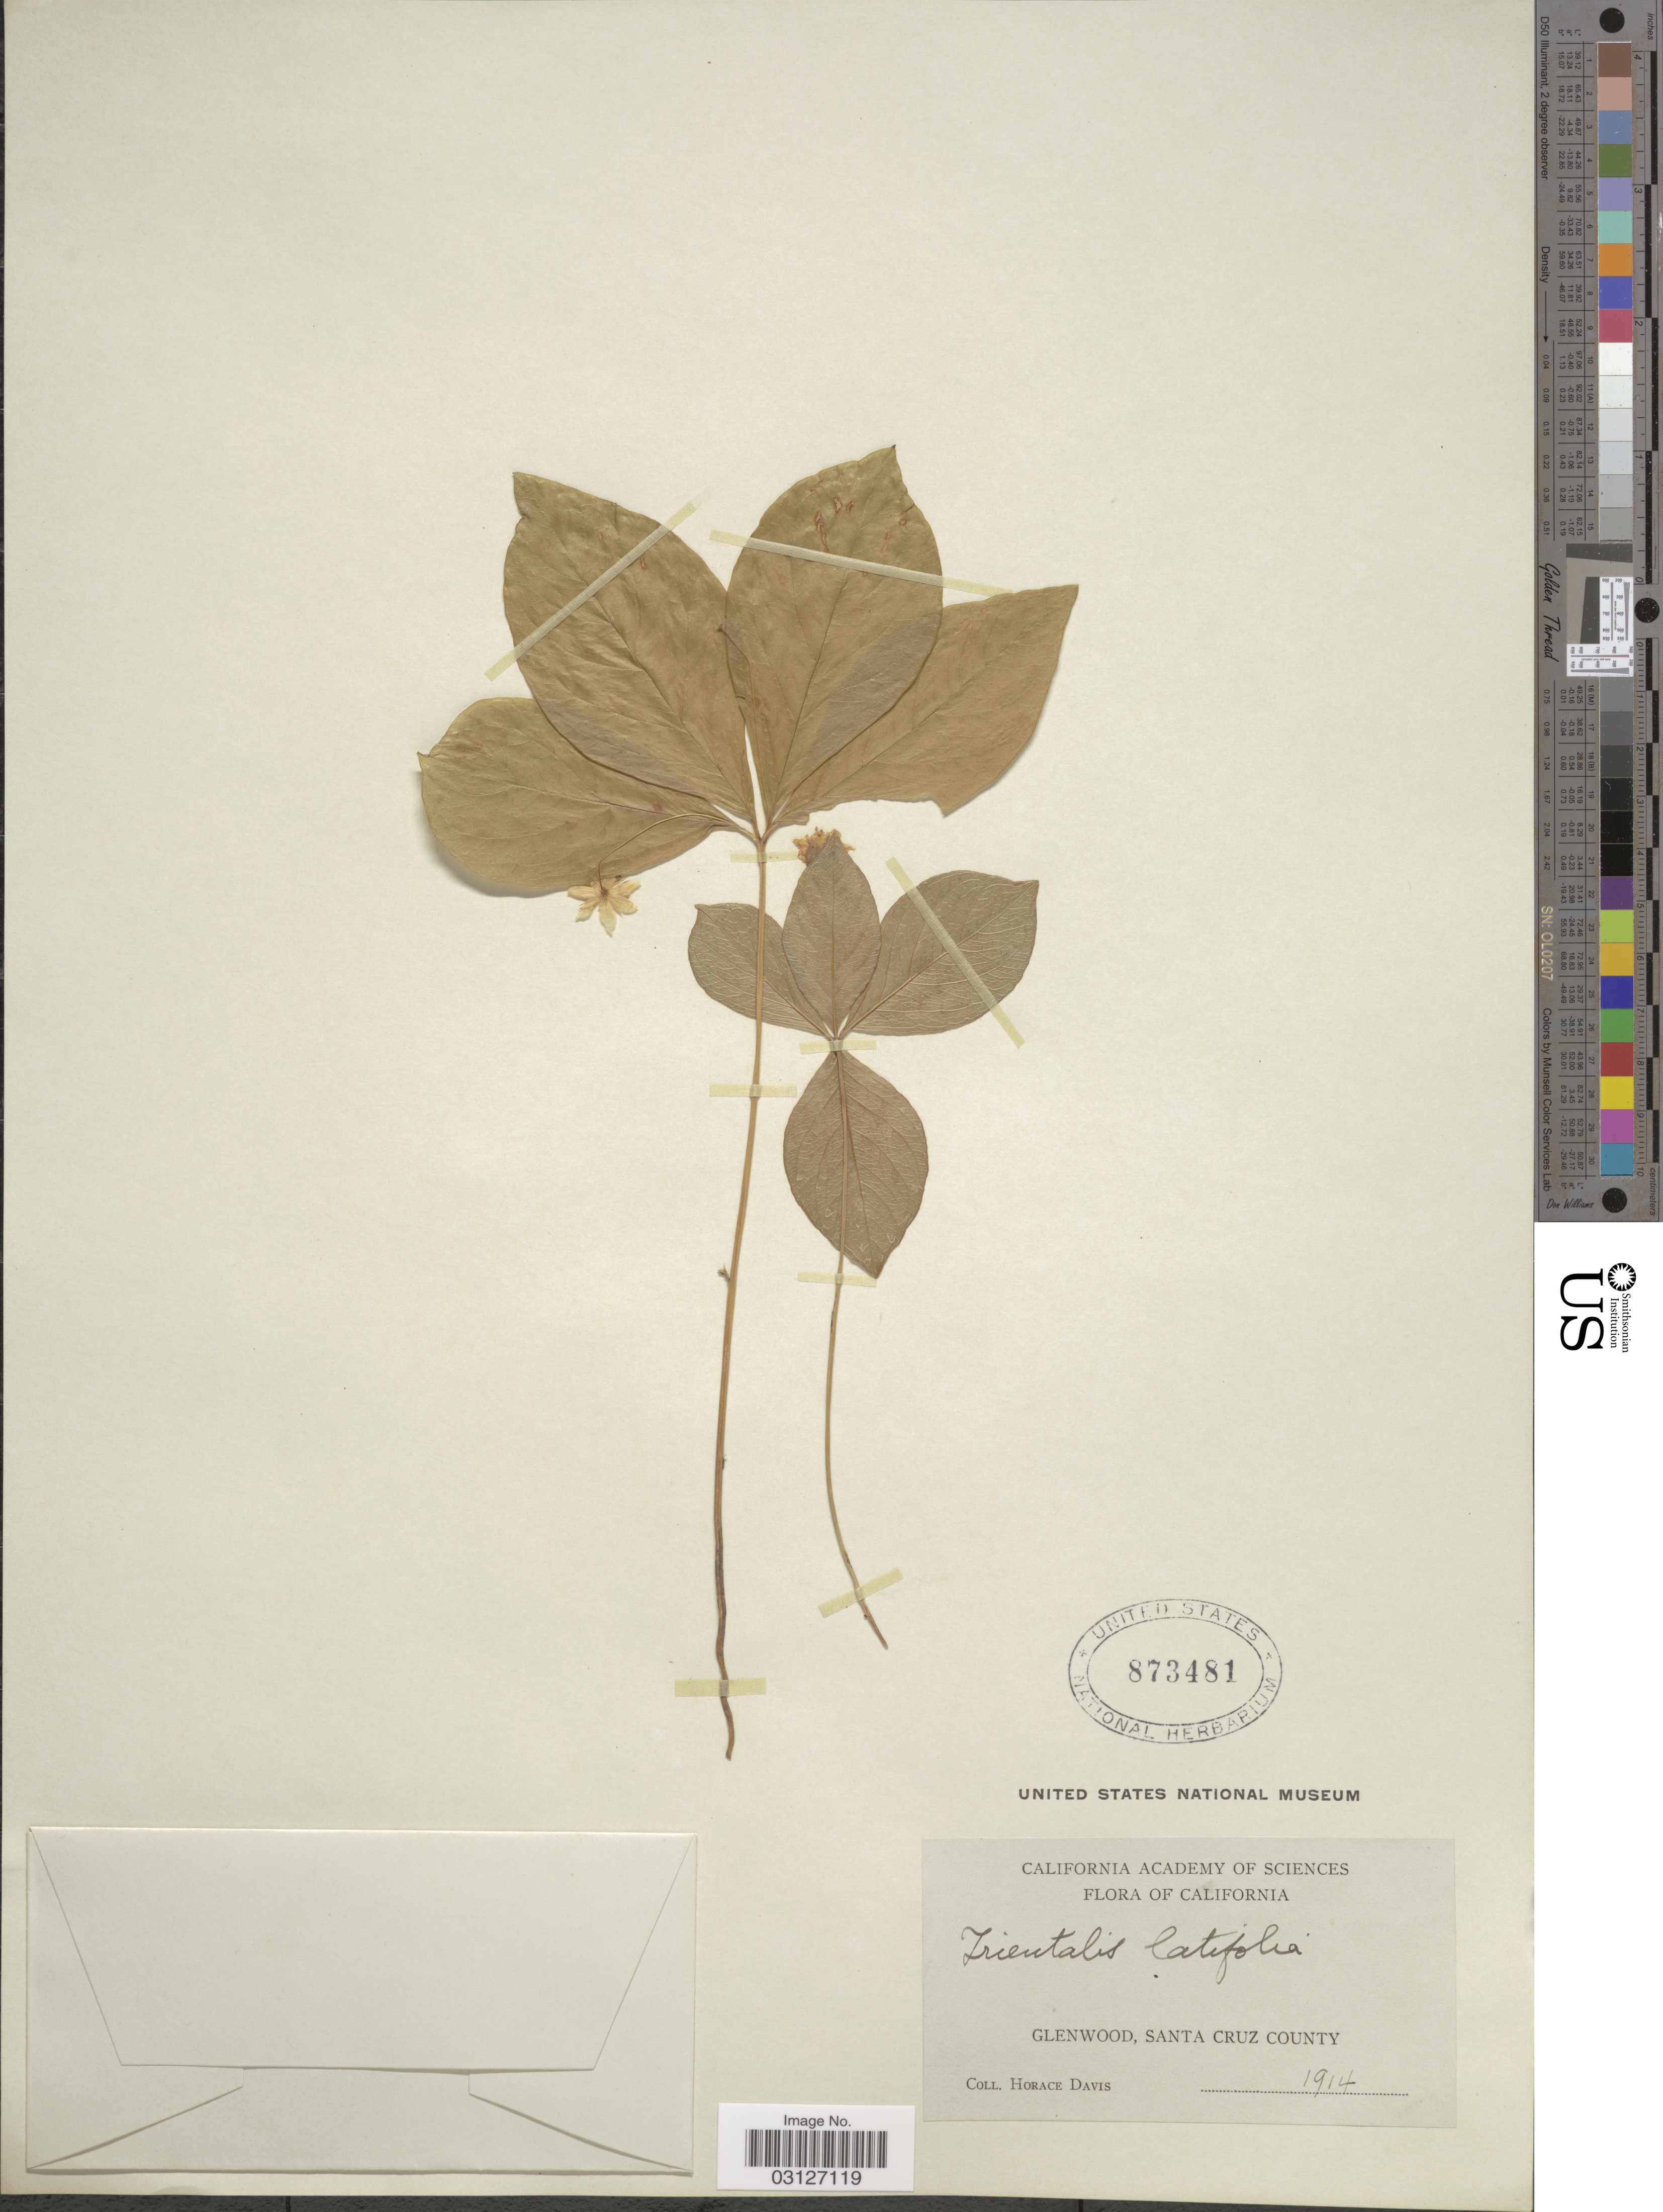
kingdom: Plantae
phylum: Tracheophyta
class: Magnoliopsida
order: Ericales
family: Primulaceae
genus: Trientalis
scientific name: Trientalis latifolia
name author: Hook.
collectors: H. Davis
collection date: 1914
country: United States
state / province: California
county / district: Santa Cruz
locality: Glenwood, Santa Cruz County.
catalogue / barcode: US 873481